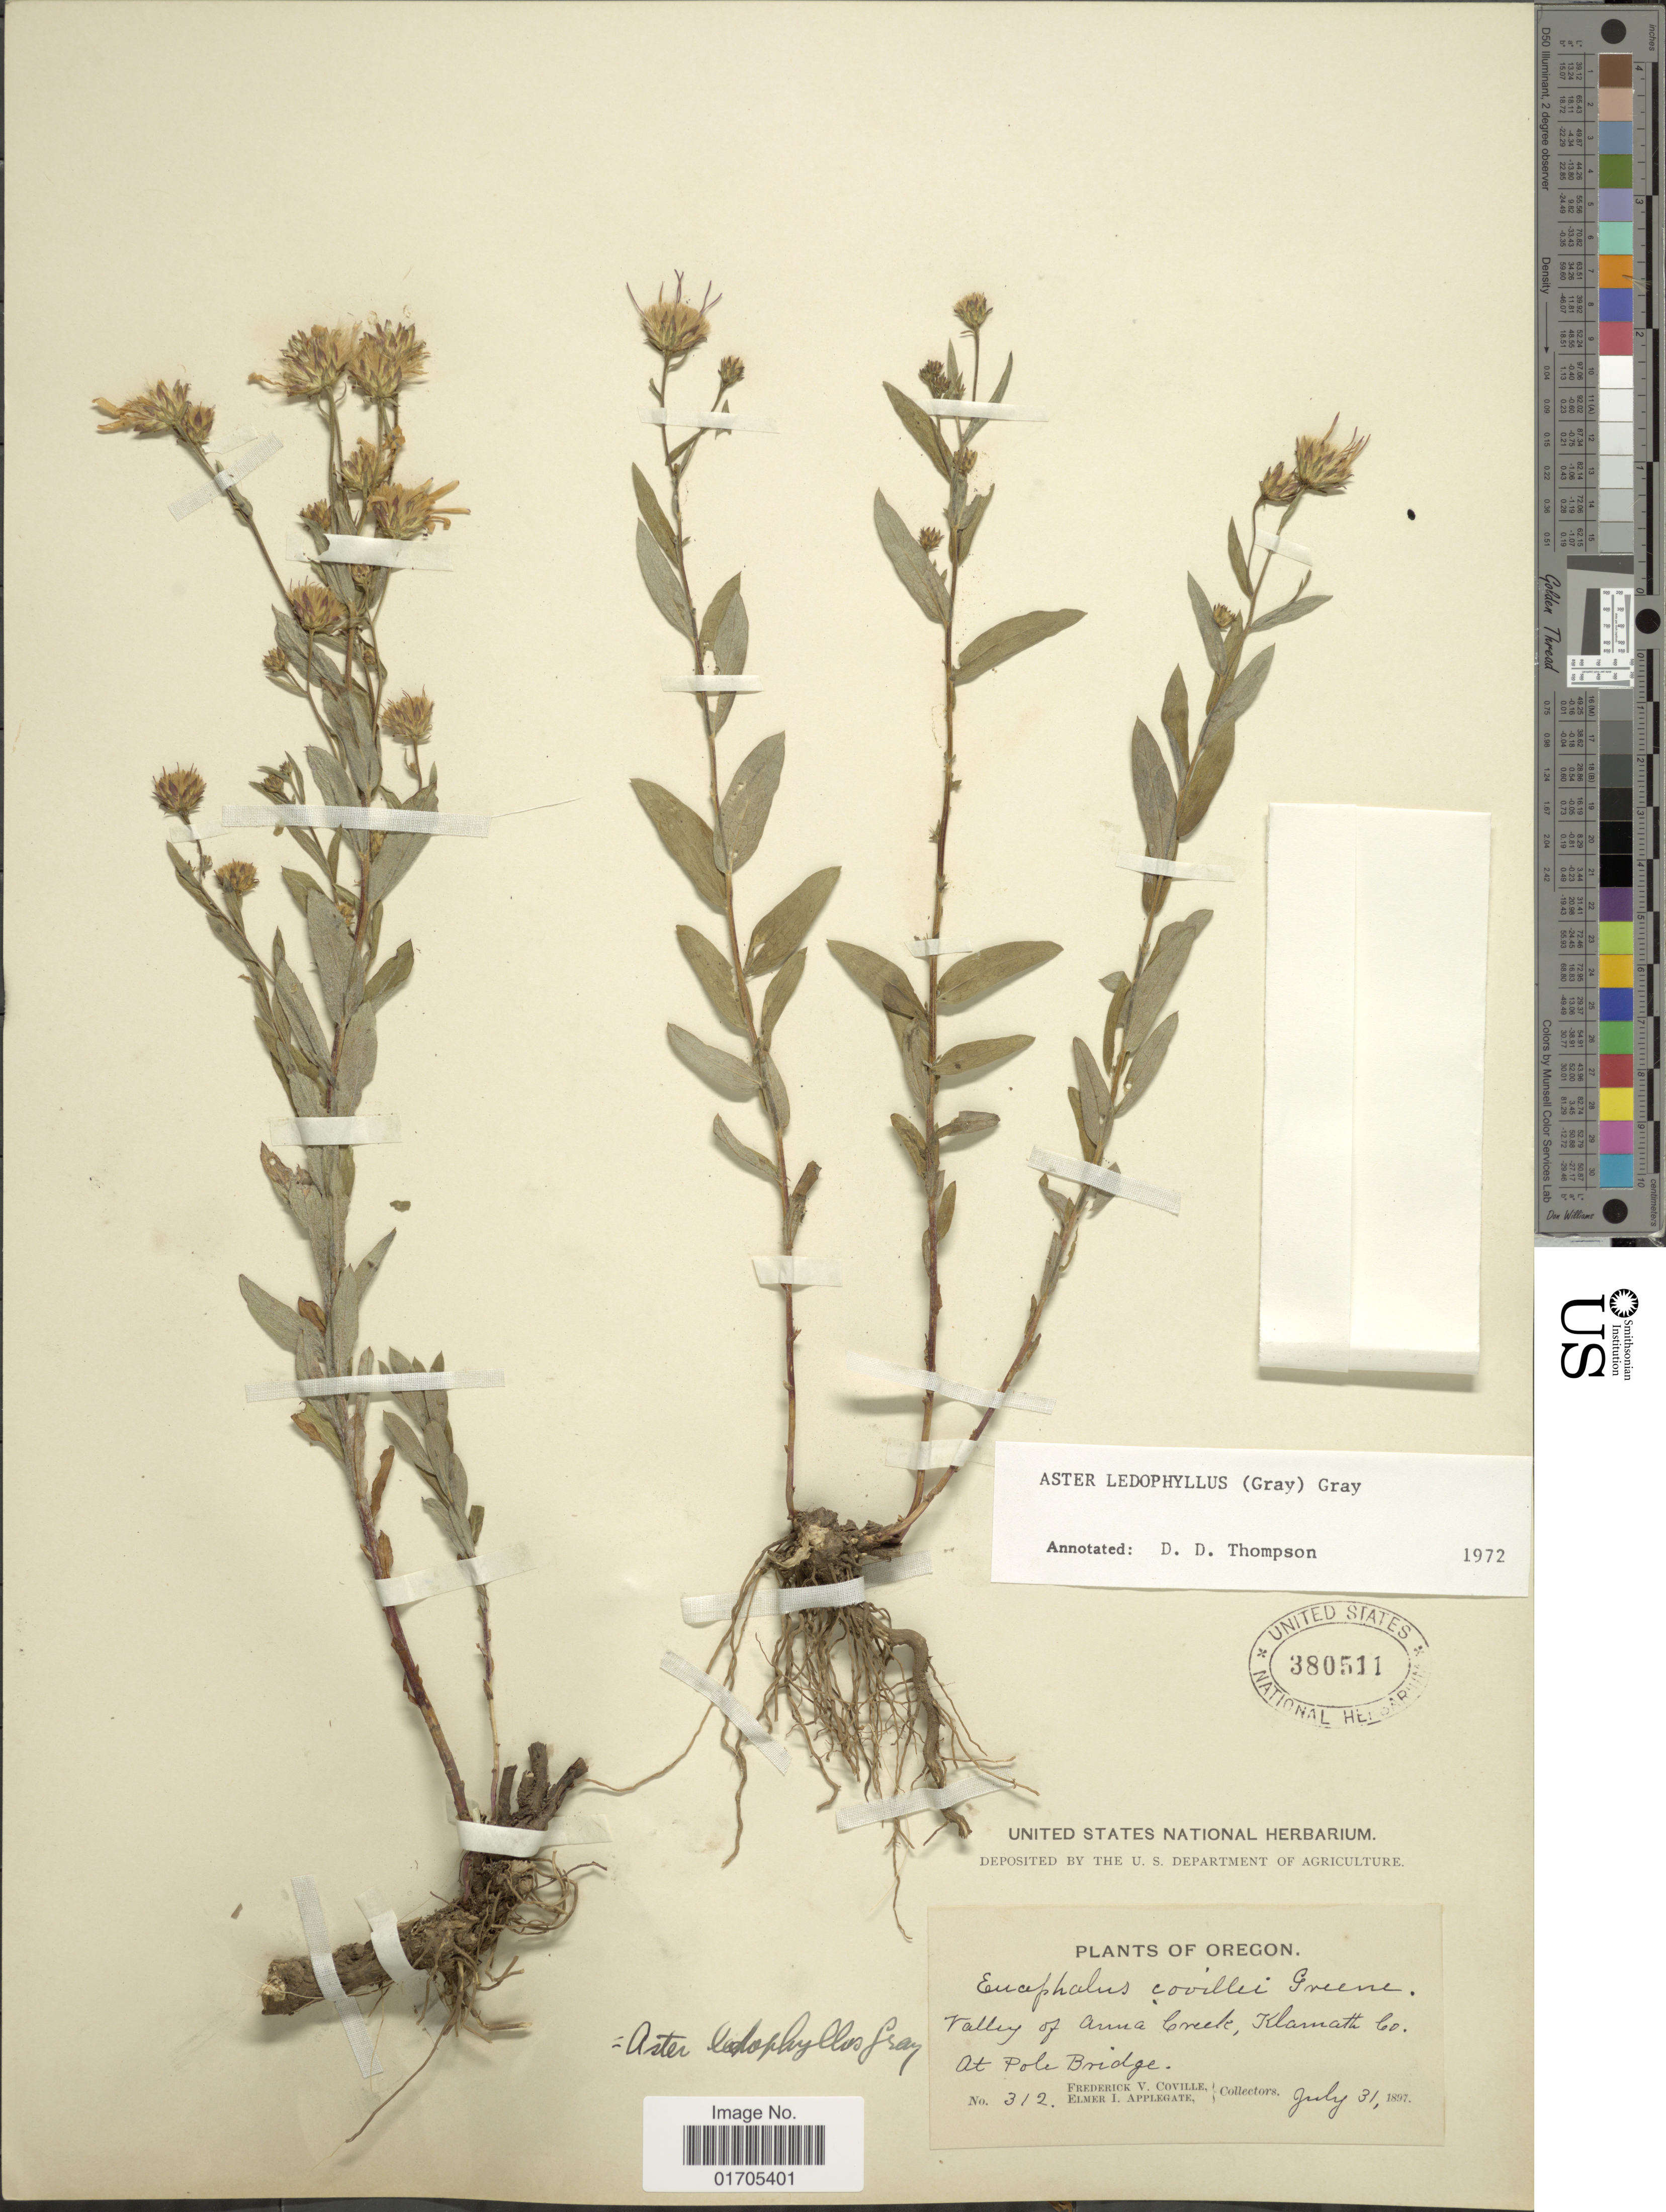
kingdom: Plantae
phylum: Tracheophyta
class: Magnoliopsida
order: Asterales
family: Asteraceae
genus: Eucephalus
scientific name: Eucephalus ledophyllus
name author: (A. Gray) Greene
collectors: F. V. Coville & E. I. Applegate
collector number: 312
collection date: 1897-07-31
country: United States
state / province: Oregon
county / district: Klamath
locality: Valley of Auna Creek, Klamath Co. At Pole Bridge.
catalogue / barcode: US 380511